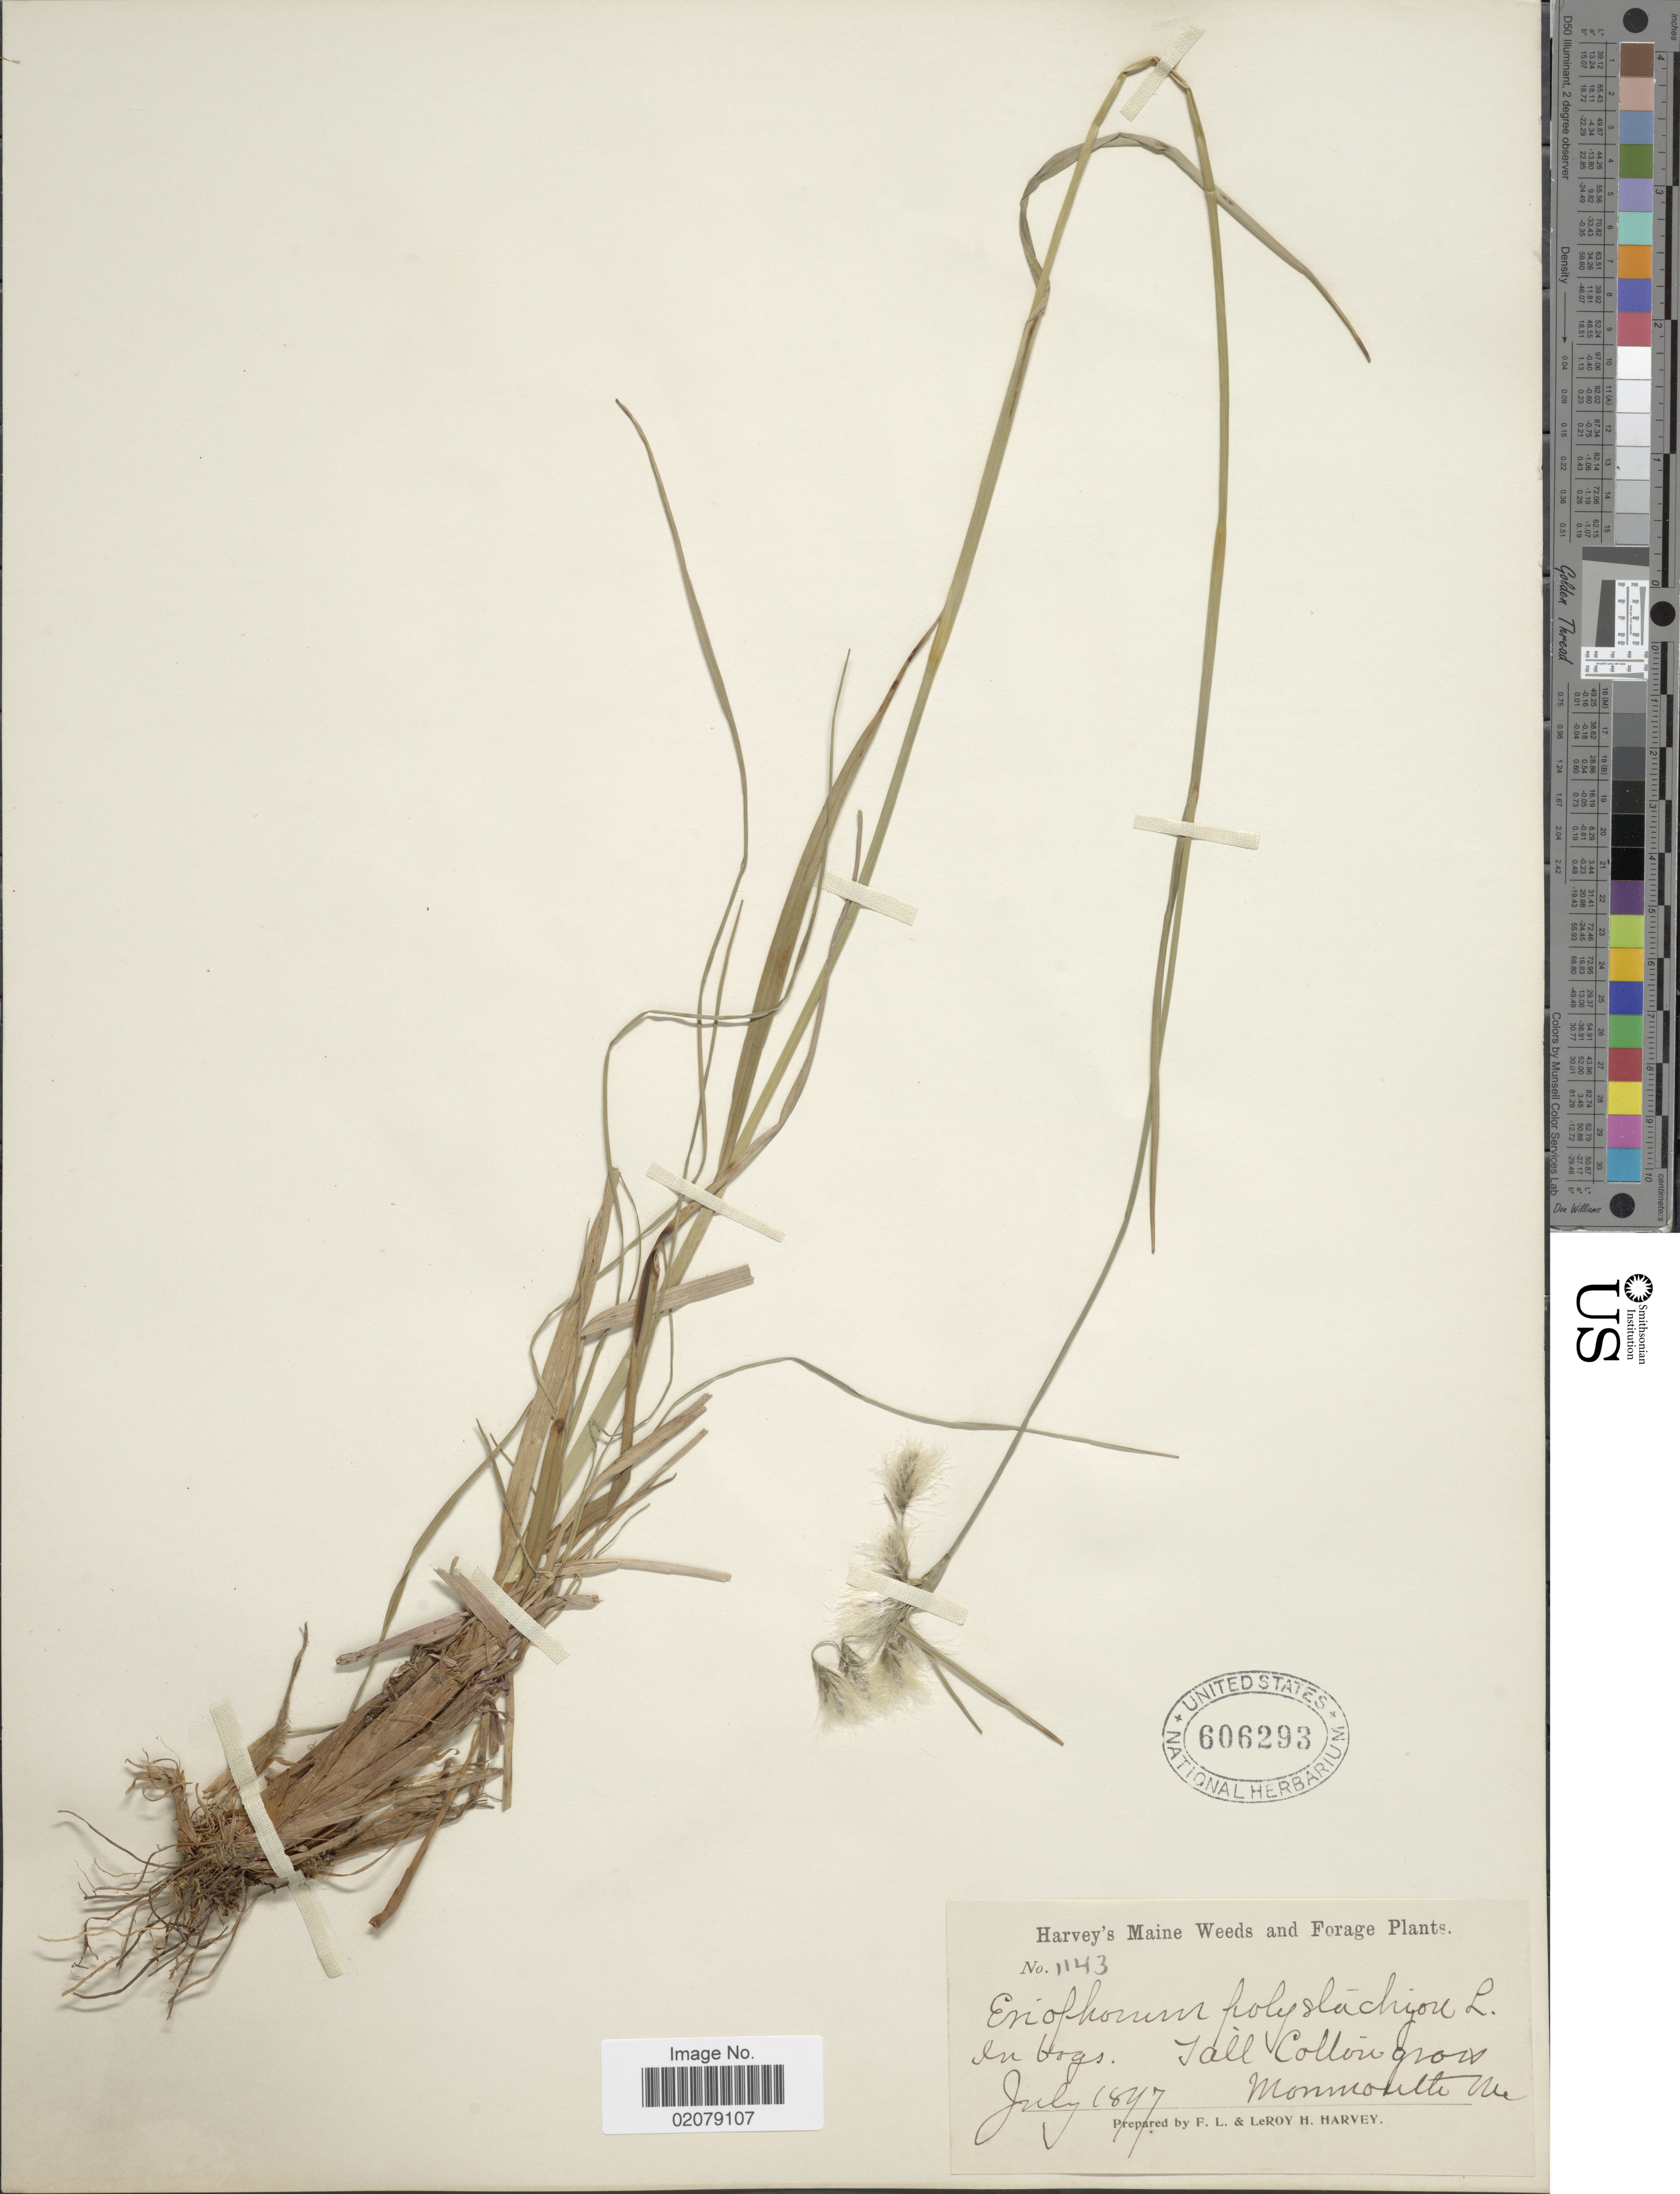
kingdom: Plantae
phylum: Tracheophyta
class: Liliopsida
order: Poales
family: Cyperaceae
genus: Eriophorum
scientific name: Eriophorum viridicarinatum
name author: (Englem.) Fernald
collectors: F. L. Harvey & L. H. Harvey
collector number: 1143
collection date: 1897-07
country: United States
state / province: Maine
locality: In bogs, Monmouth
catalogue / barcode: US 606293